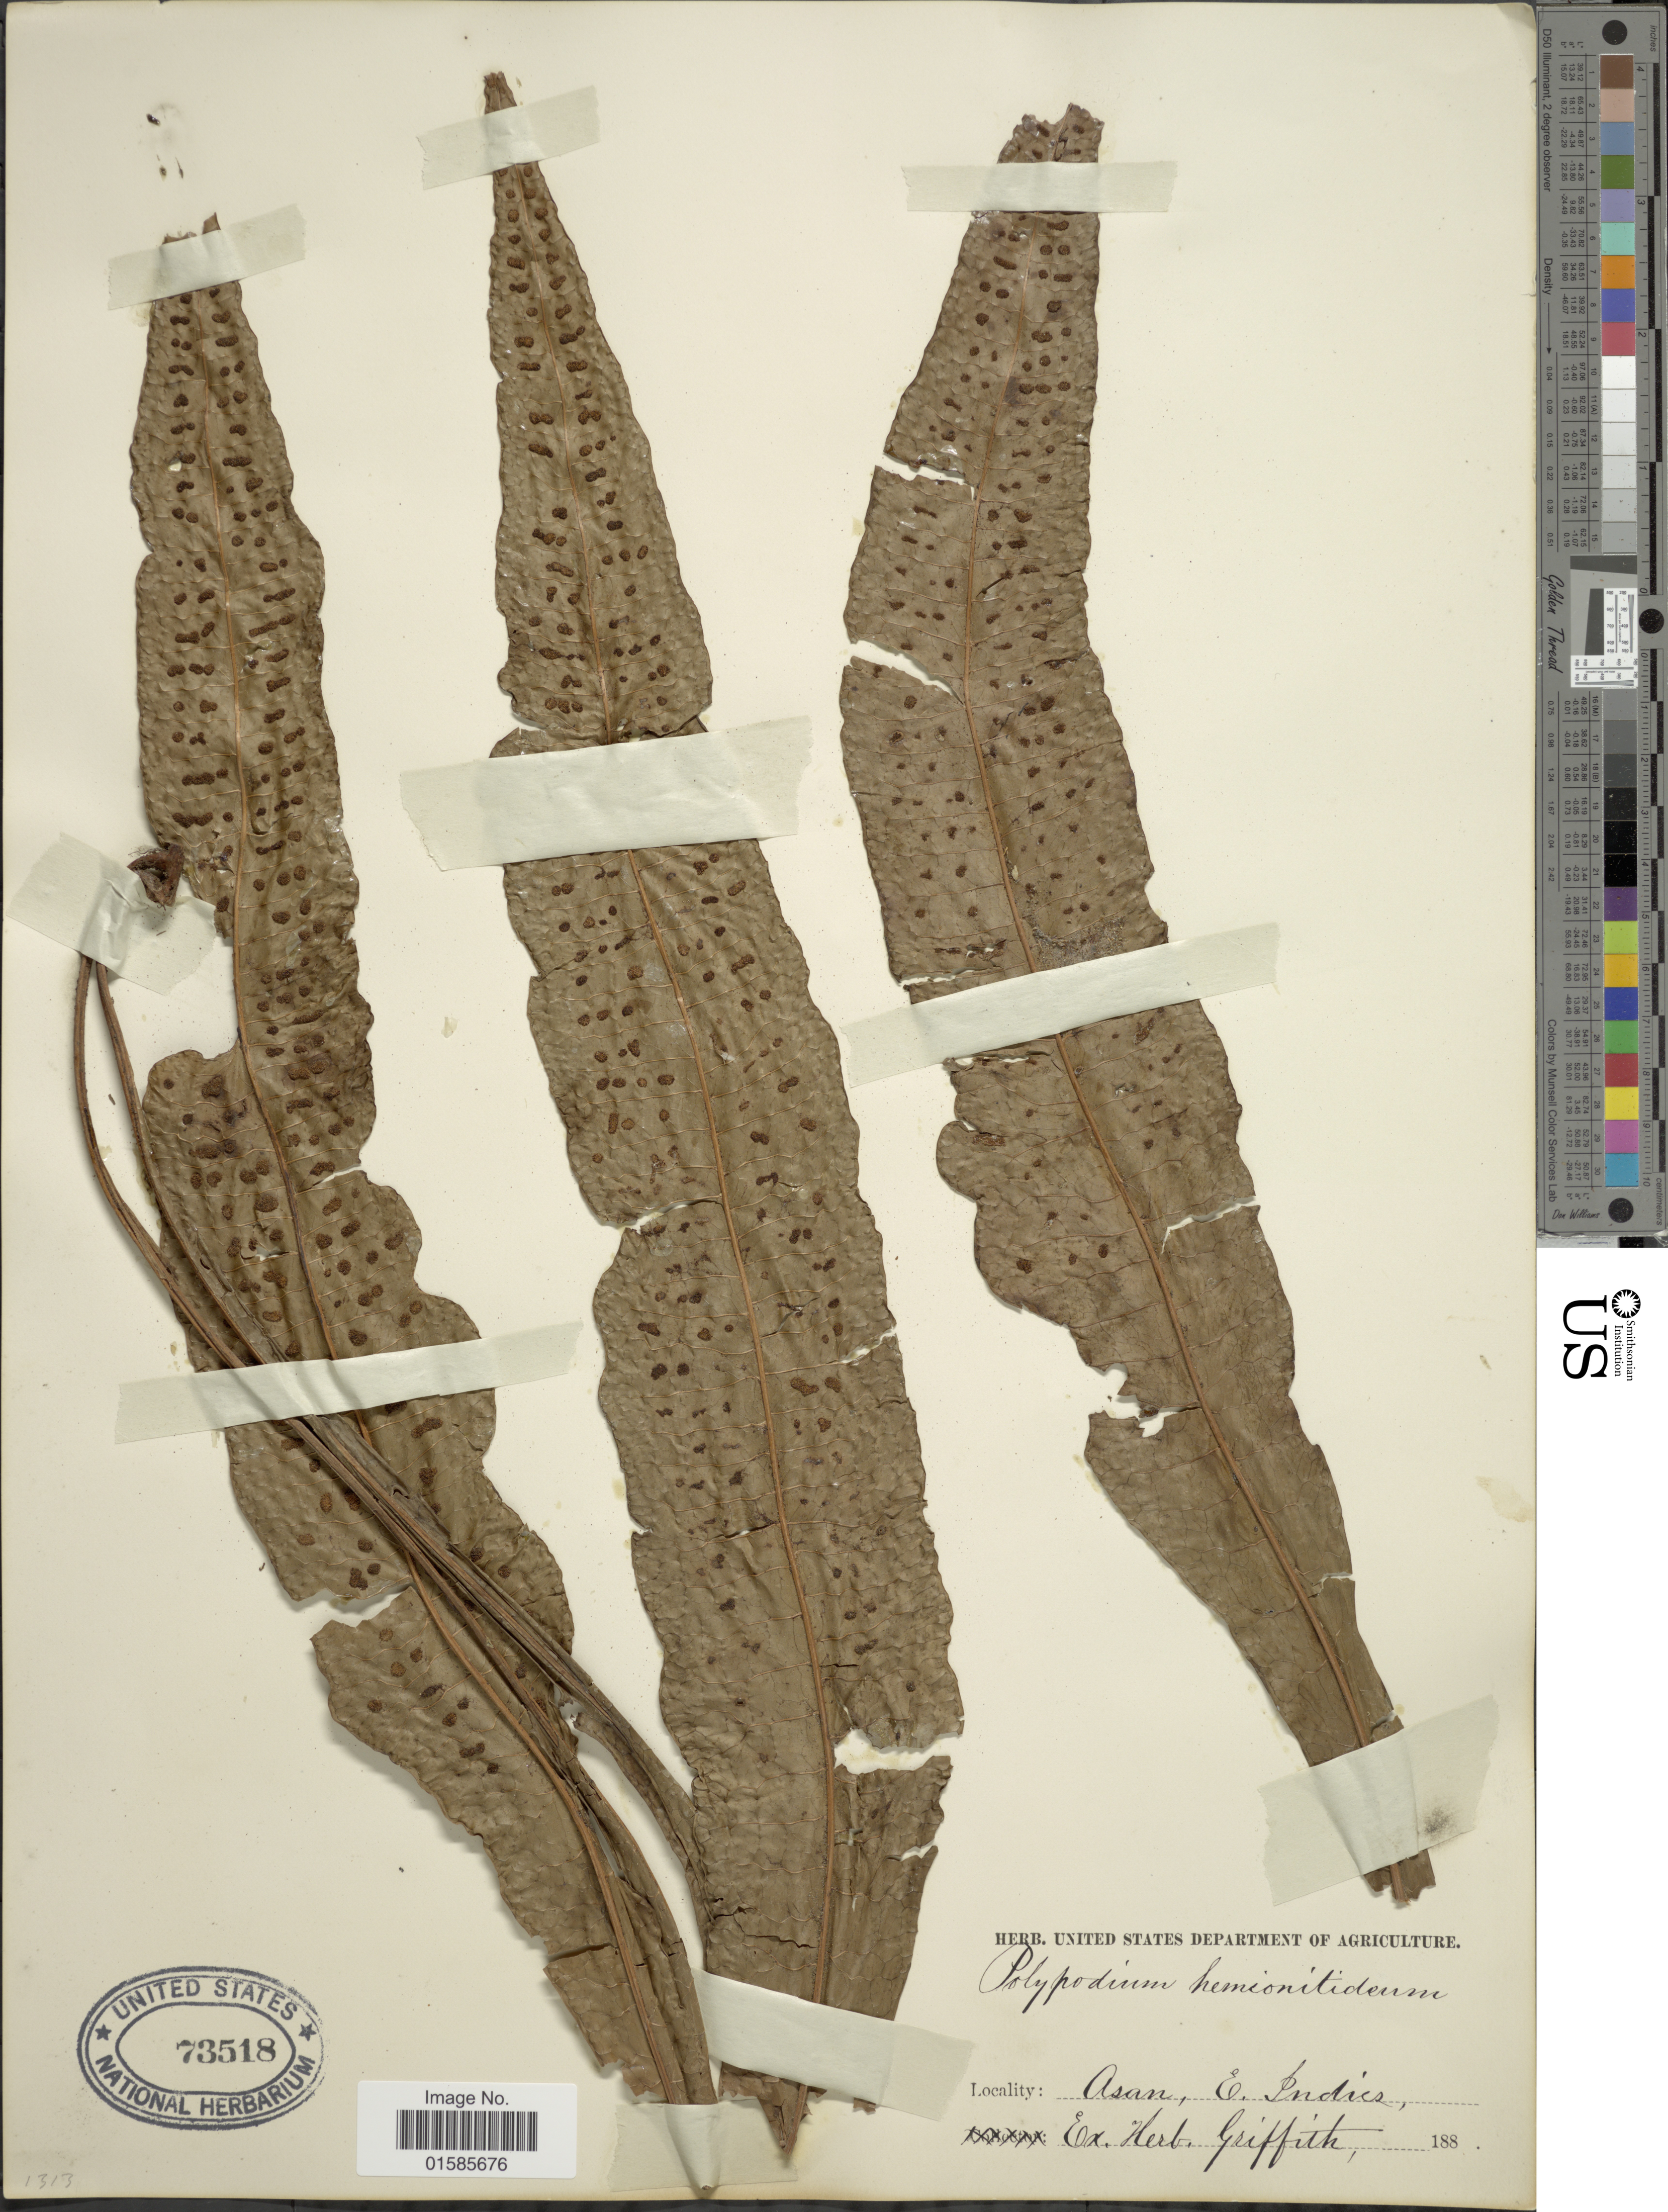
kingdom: Plantae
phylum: Tracheophyta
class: Polypodiopsida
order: Polypodiales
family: Polypodiaceae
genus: Leptochilus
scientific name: Leptochilus macrophyllus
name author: (Blume) Noot.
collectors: ex herb. Griffith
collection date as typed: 188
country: India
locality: Asan, E. India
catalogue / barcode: US 73518